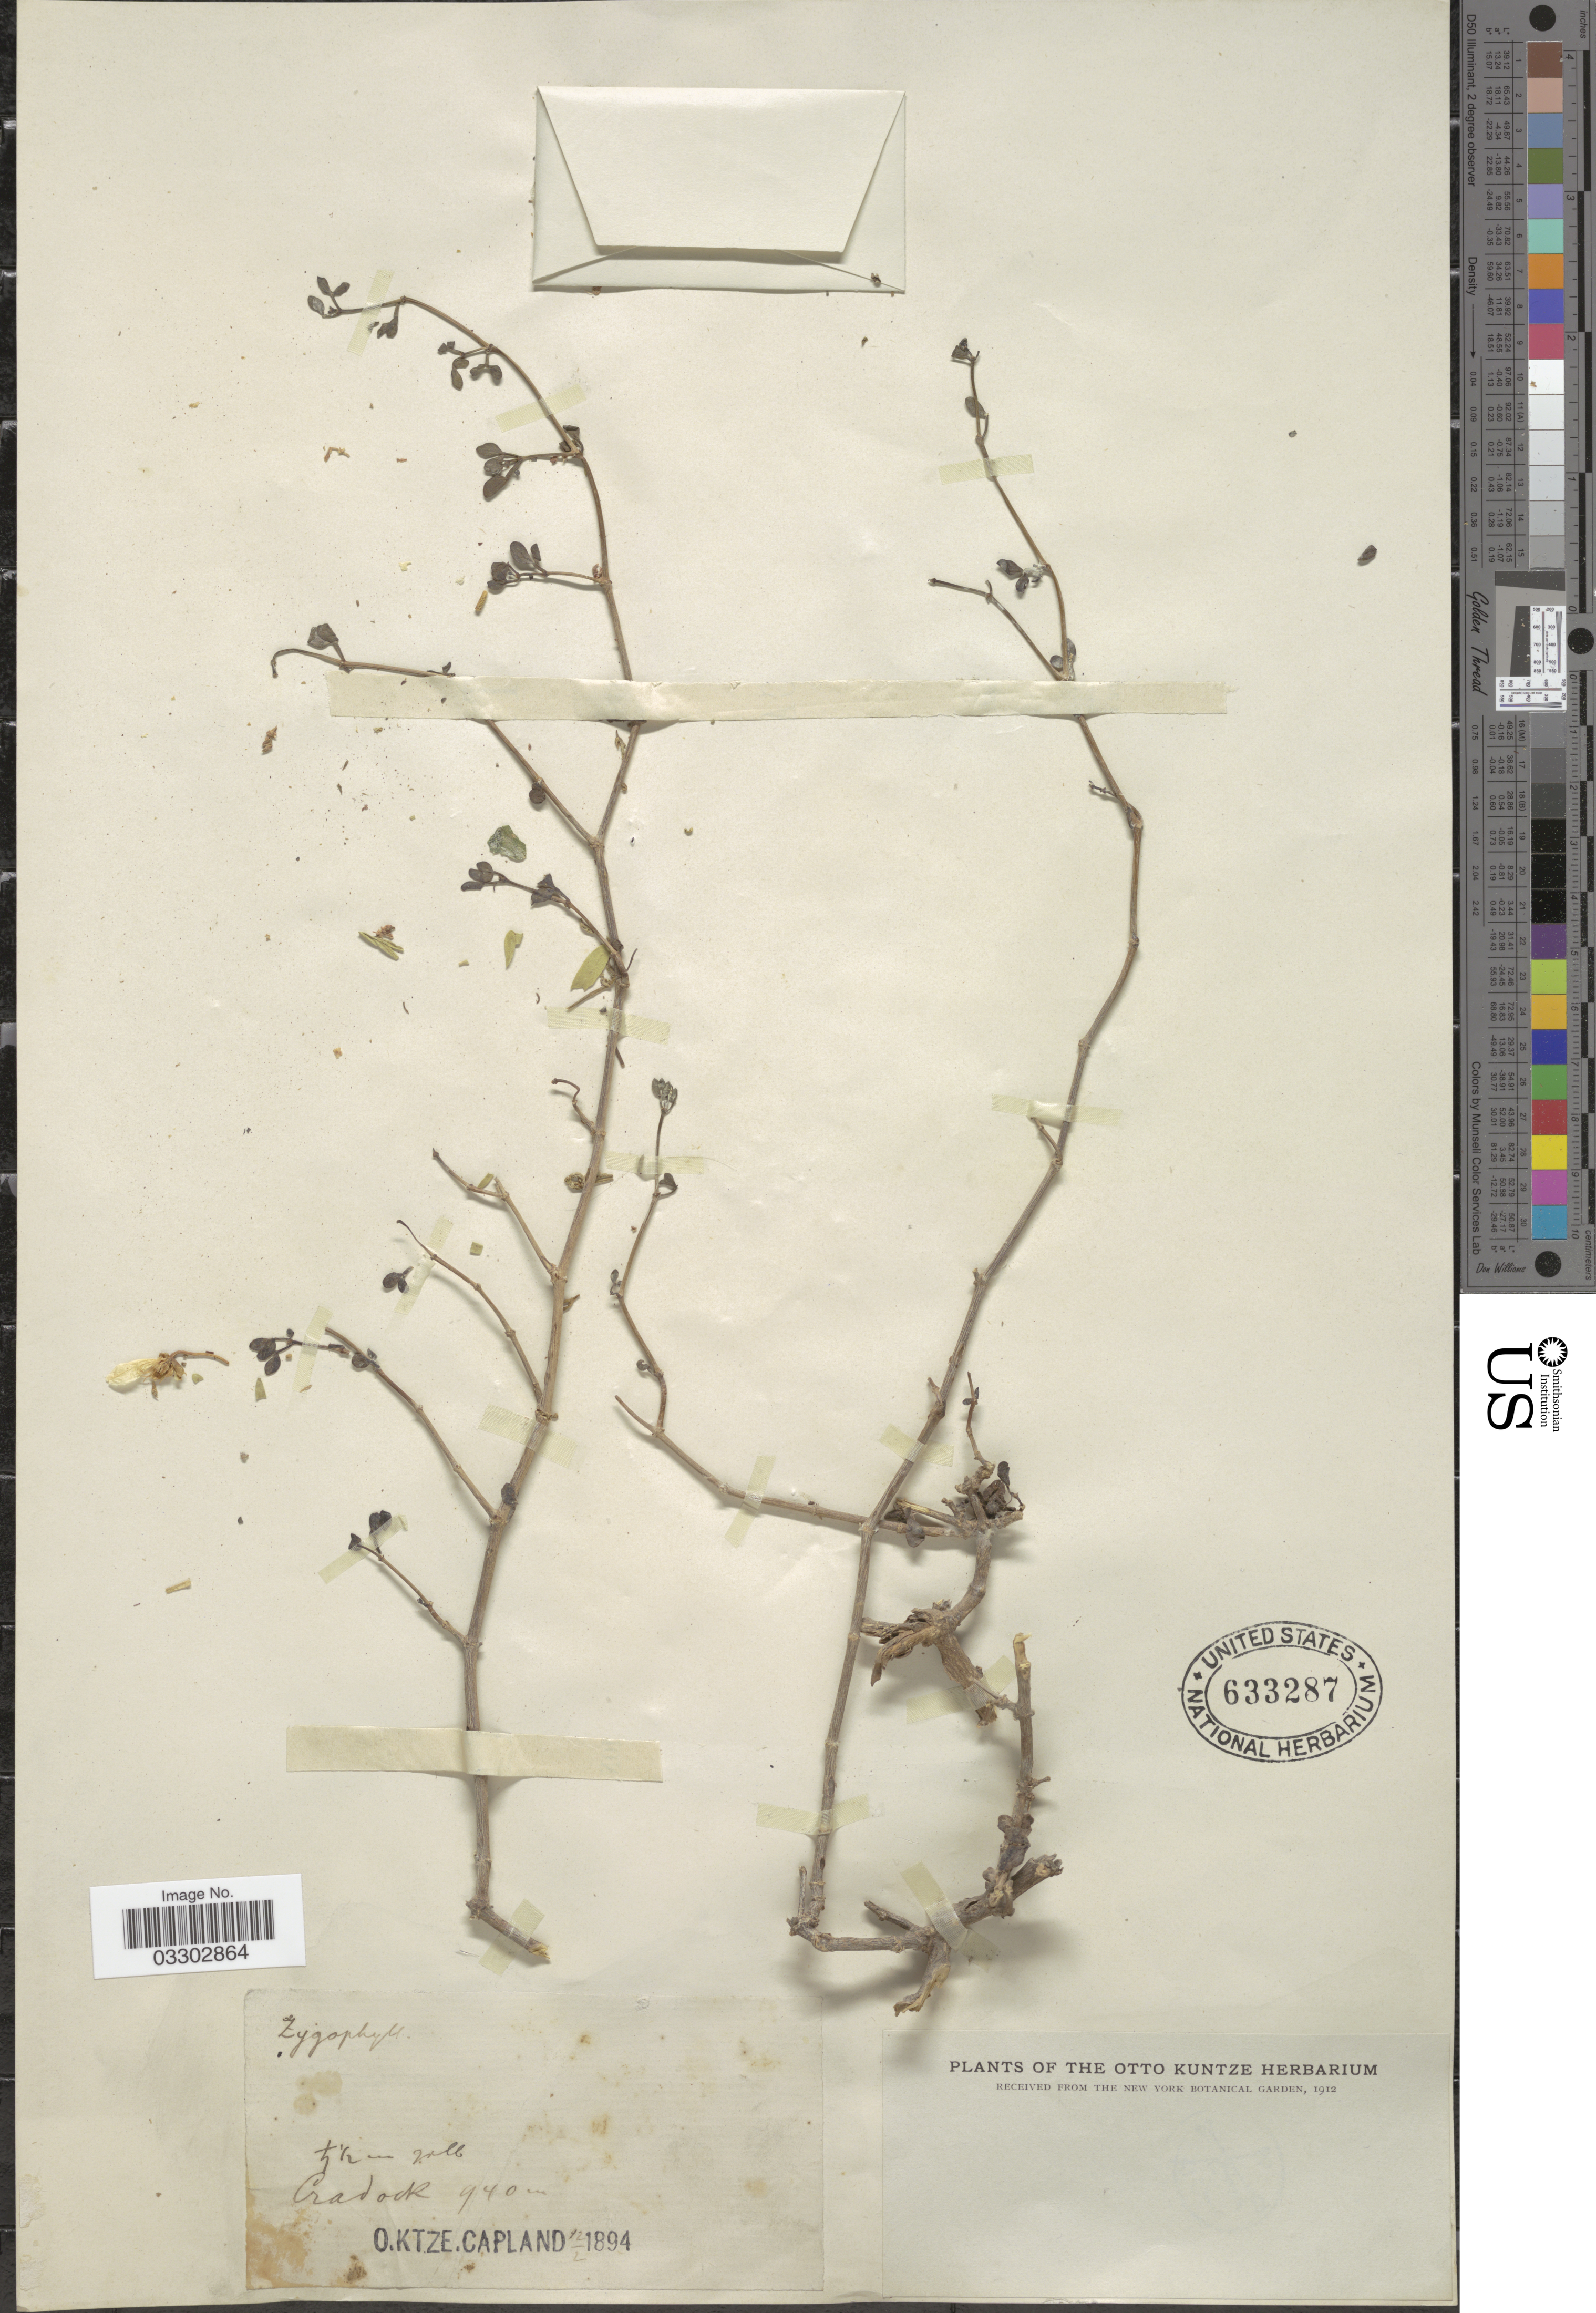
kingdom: Plantae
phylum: Tracheophyta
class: Magnoliopsida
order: Zygophyllales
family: Zygophyllaceae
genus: Zygophyllum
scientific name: Zygophyllum sp.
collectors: C.E.O. Kuntze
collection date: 1894-02-12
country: South Africa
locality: Cradock.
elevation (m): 940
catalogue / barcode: US 633287